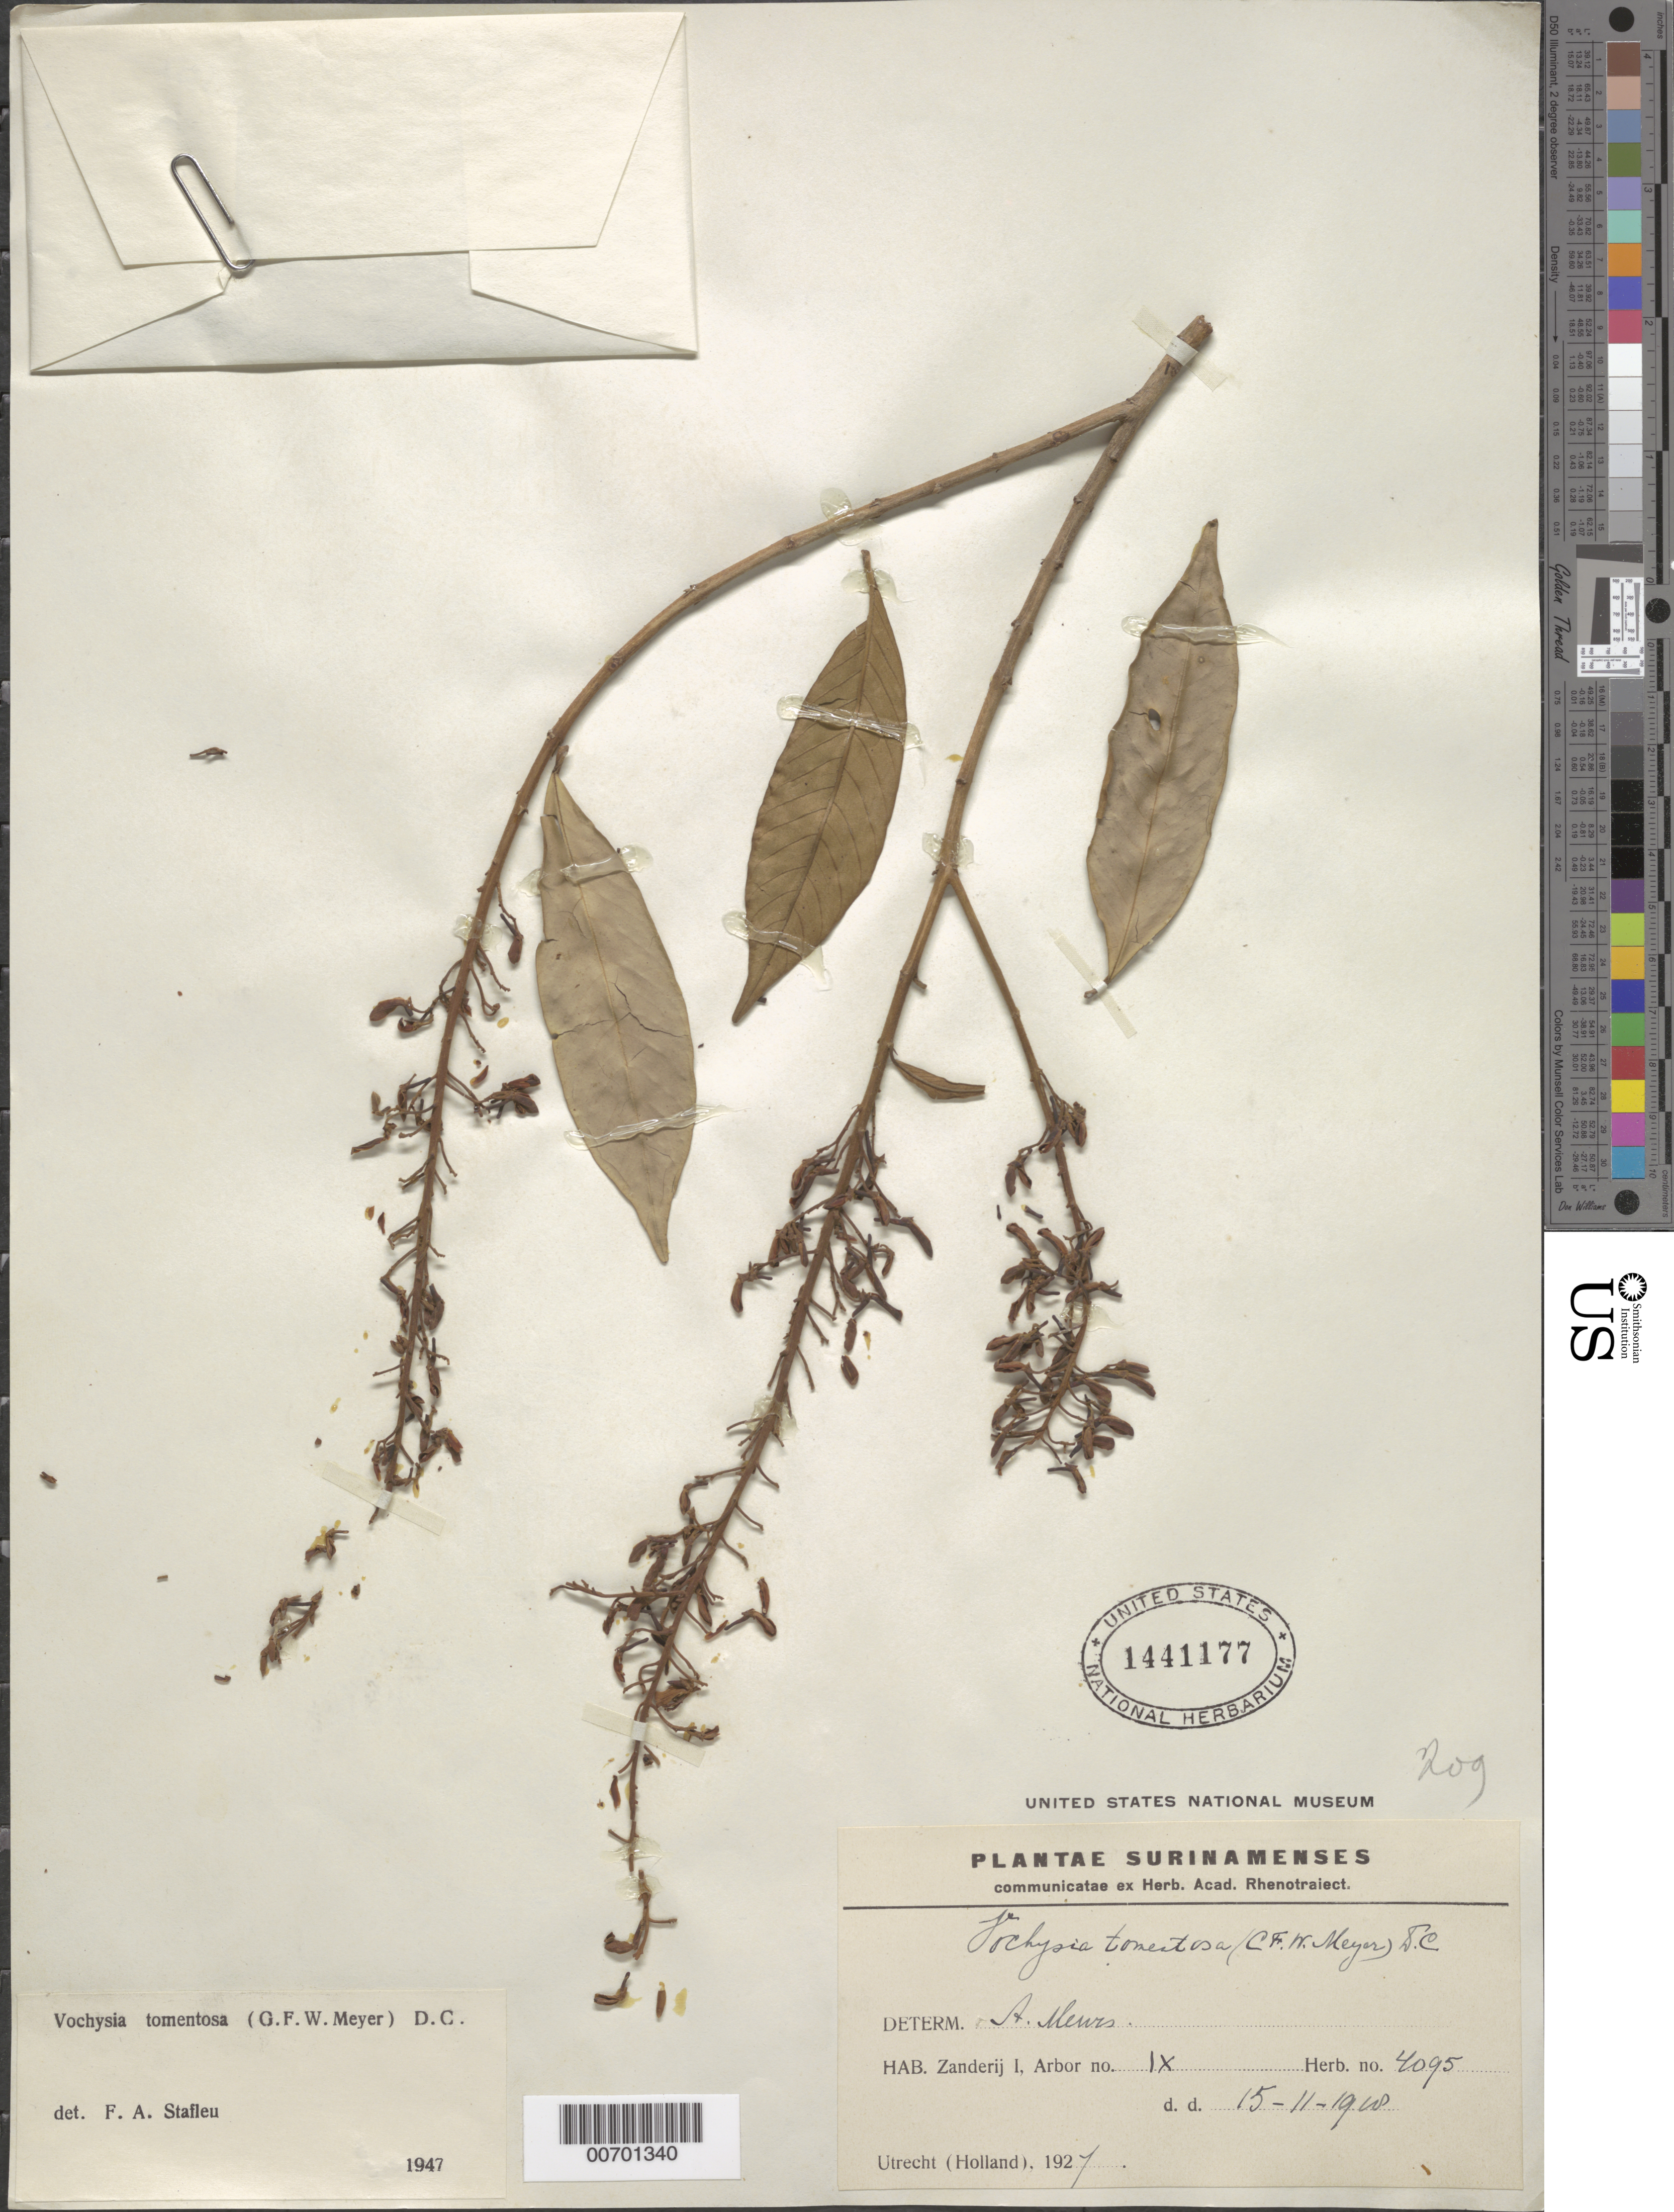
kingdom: Plantae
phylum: Tracheophyta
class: Magnoliopsida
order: Myrtales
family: Vochysiaceae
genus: Vochysia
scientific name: Vochysia tomentosa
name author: (G. Mey.) DC.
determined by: Stafleu, F. A.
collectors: Forestry Bureau-Surinam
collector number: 4095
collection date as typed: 15-Nov-10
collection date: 1910-11-15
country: Suriname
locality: Zanderij I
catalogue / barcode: US 1441177